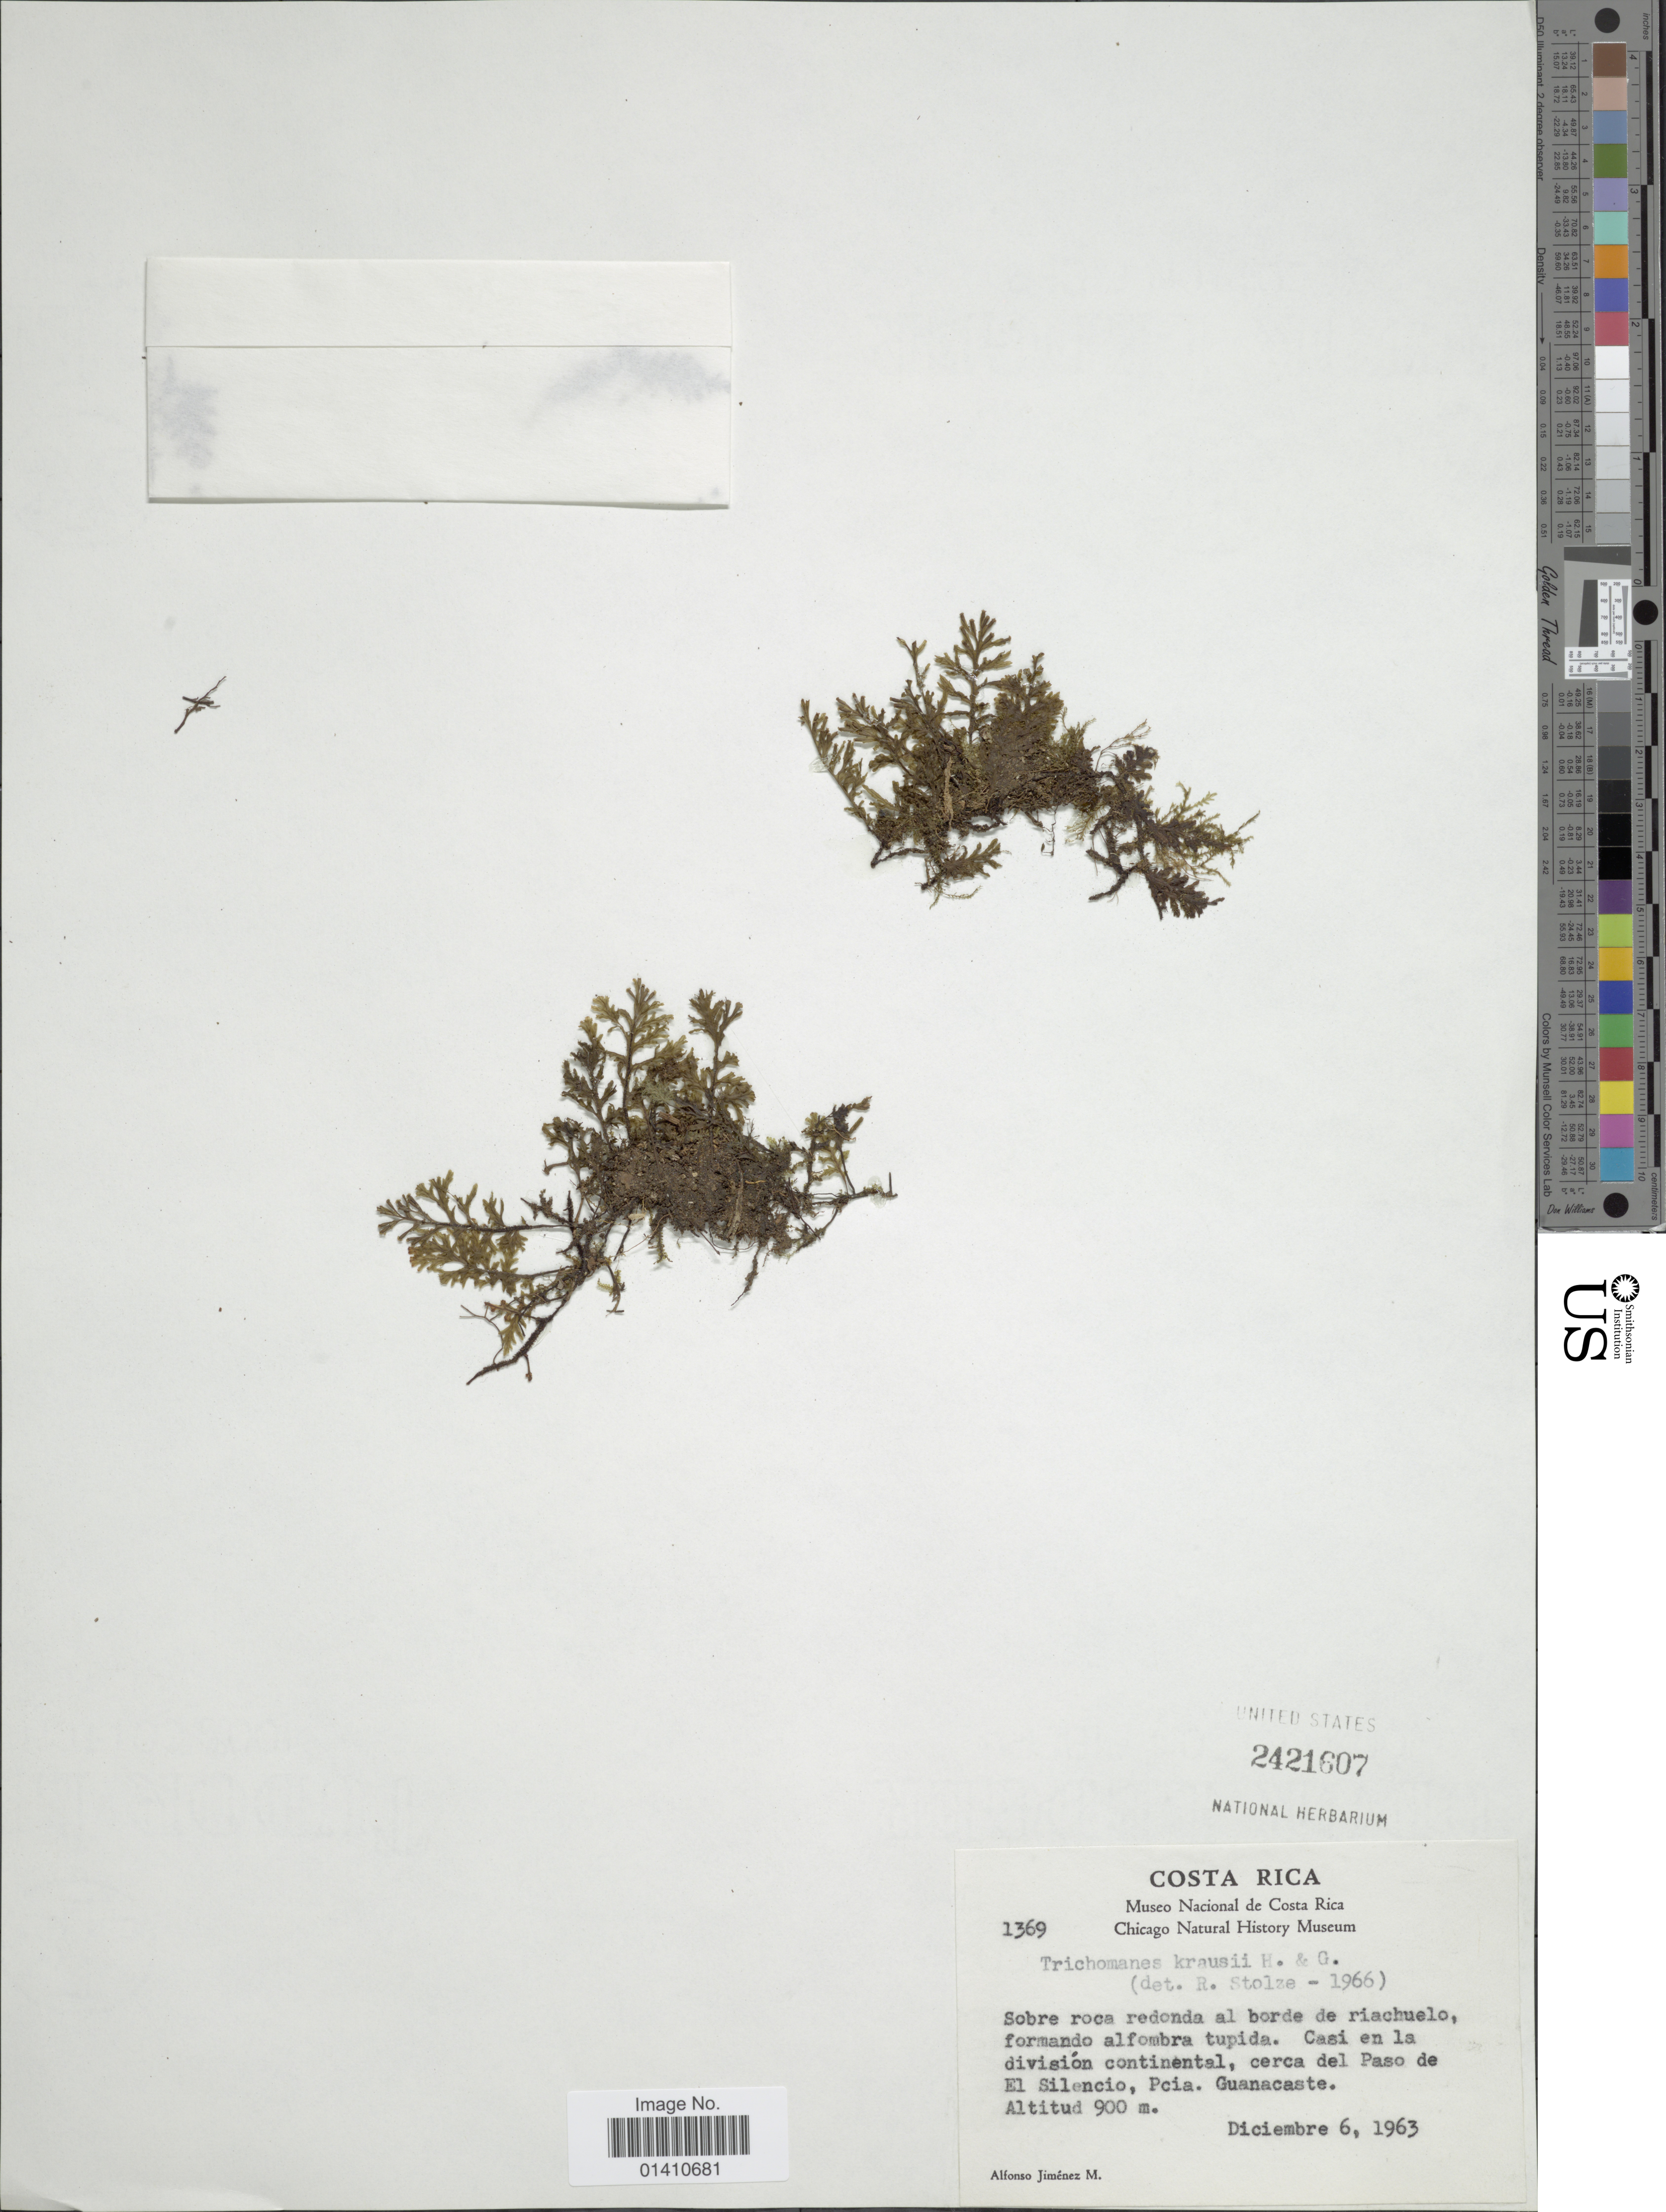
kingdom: Plantae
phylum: Tracheophyta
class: Polypodiopsida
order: Hymenophyllales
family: Hymenophyllaceae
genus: Didymoglossum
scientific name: Didymoglossum kraussii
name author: (Hook. & Grev.) C. Presl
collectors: A. Jimenez M.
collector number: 1369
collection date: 1963-12-06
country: Costa Rica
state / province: Guanacaste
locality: Sobre roca redonda al borde de riachuelo, formando alfombra tupida. Casi em la division continental, cerca del Paso de El Silencio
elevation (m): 900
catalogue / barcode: US 2421607